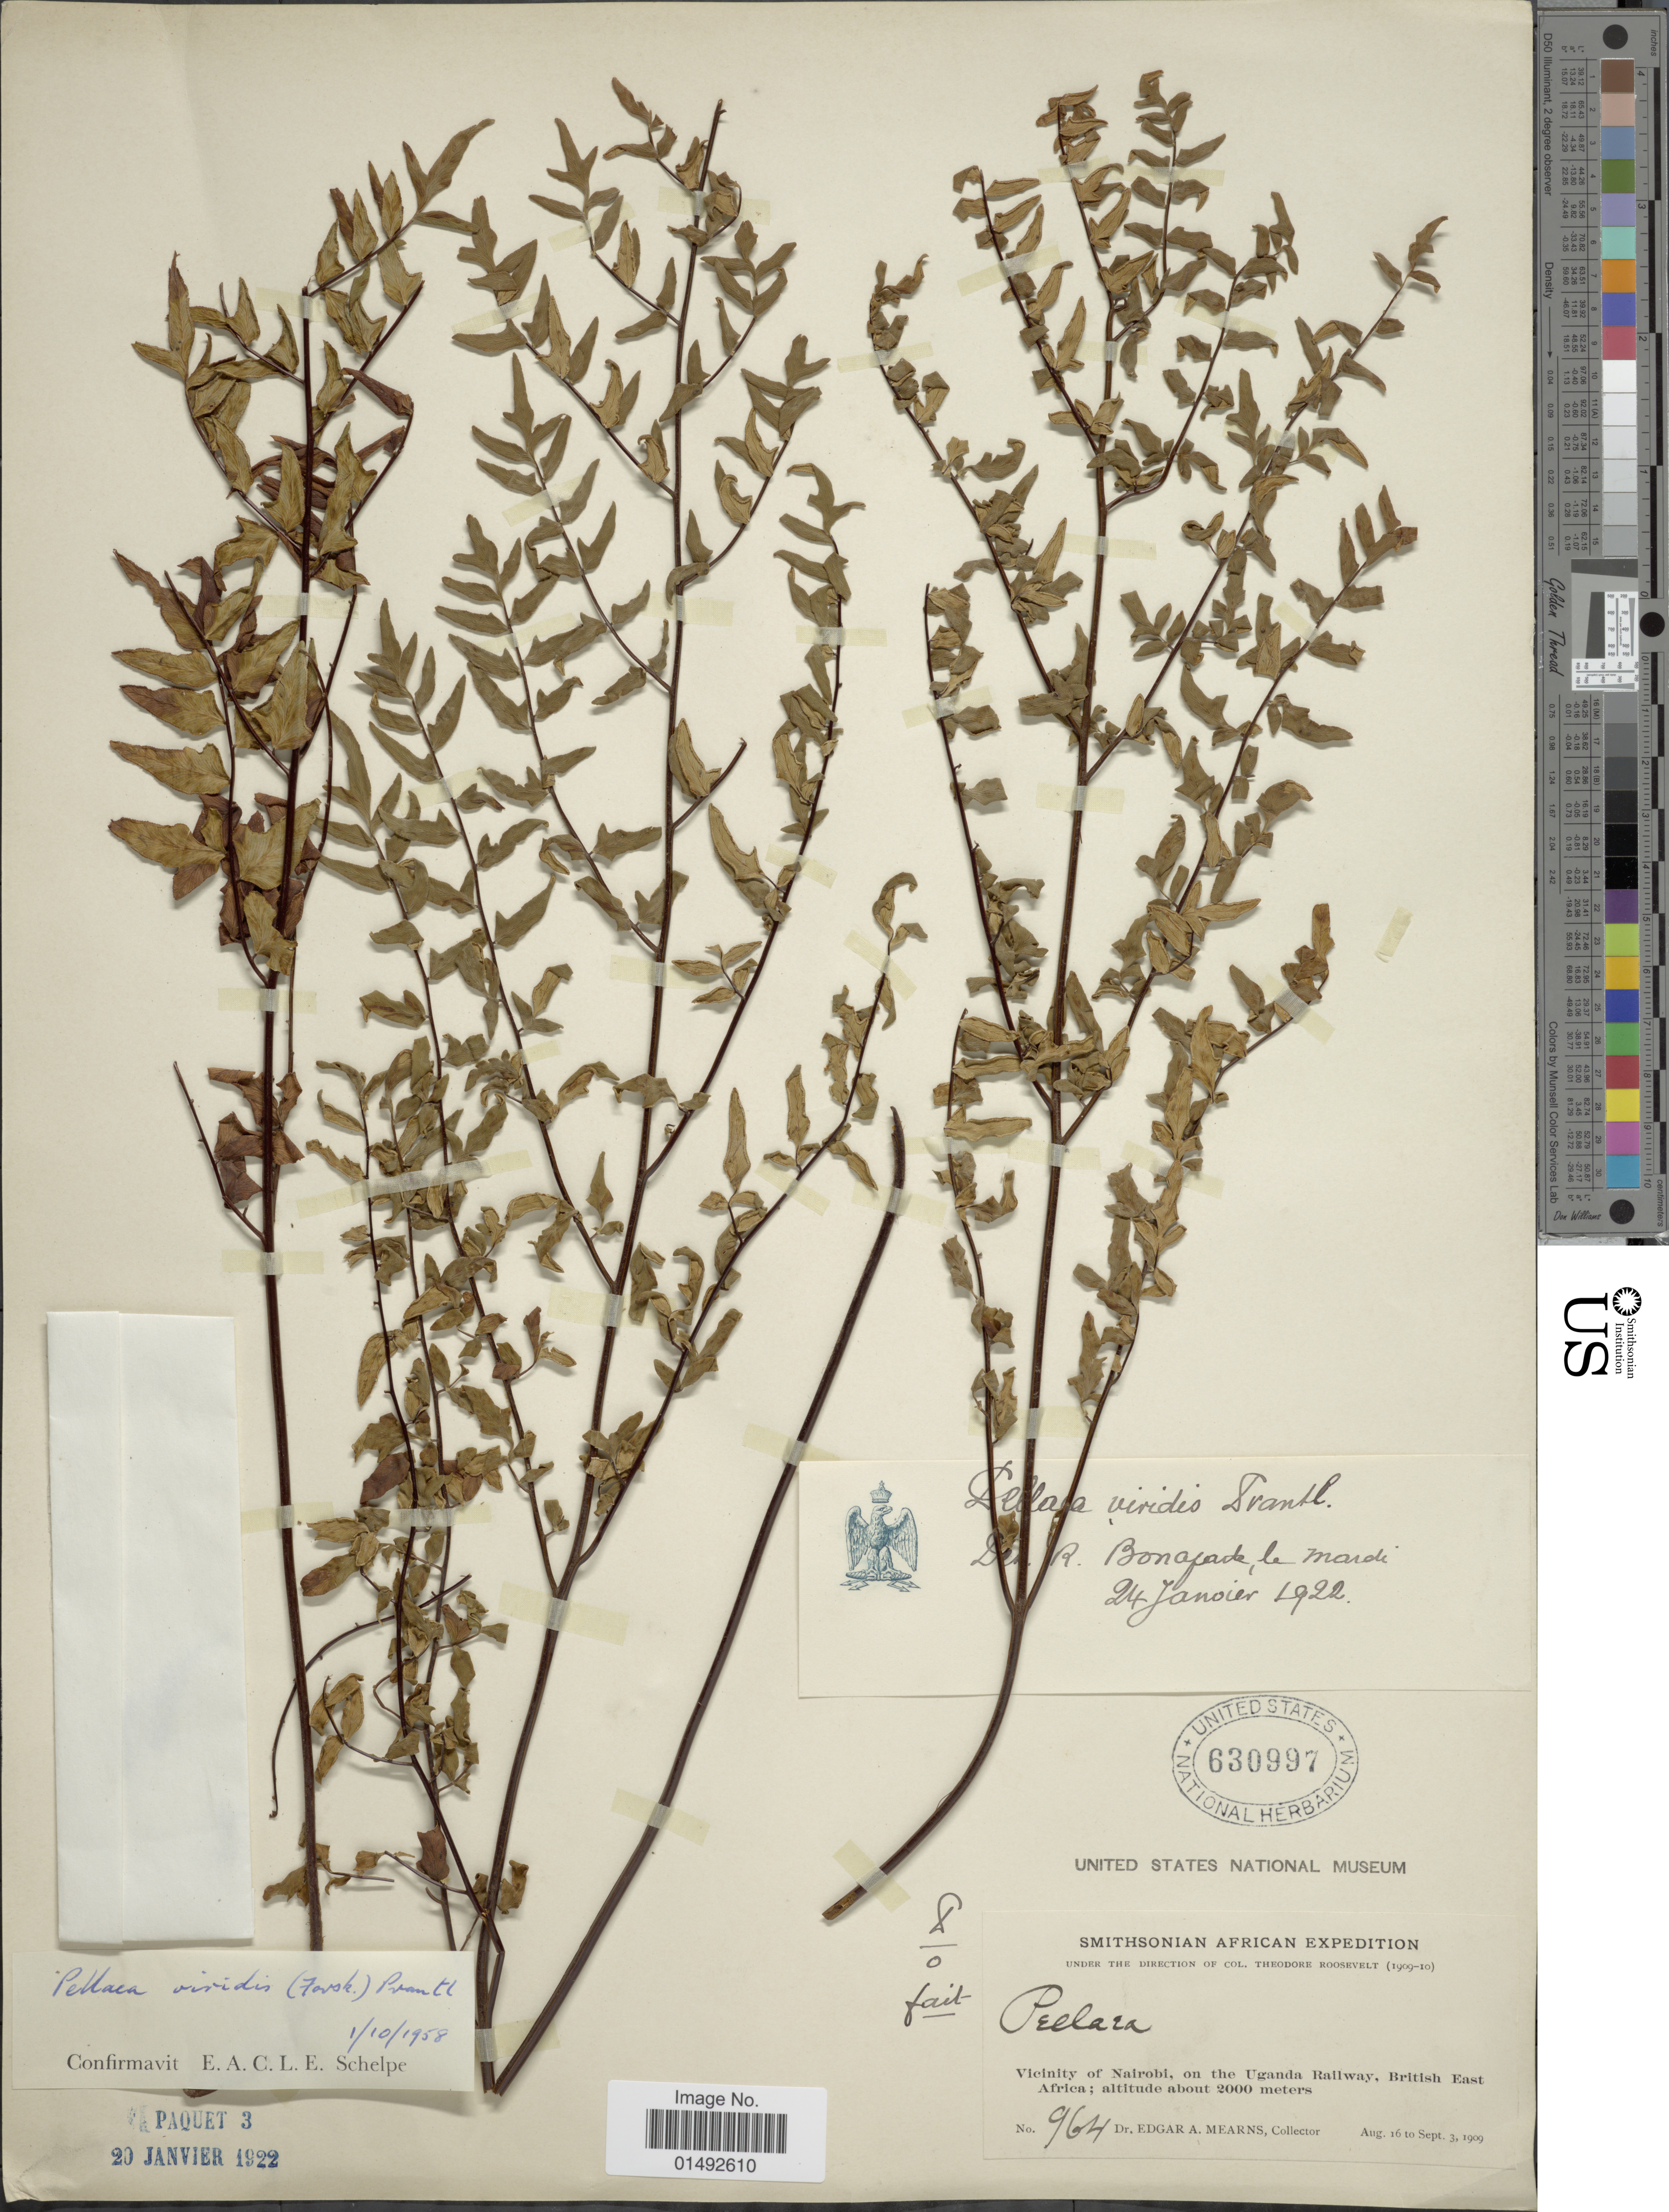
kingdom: Plantae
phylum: Tracheophyta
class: Polypodiopsida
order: Polypodiales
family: Pteridaceae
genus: Pellaea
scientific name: Pellaea viridis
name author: (Forssk.) Prantl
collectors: E. A. Mearns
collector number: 964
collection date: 1909-08-16/1909-09-03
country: Kenya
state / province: Nairobi Area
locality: Vicinity of Nairobi, on the Uganda Railway, British East Africa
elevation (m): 2000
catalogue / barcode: US 630997